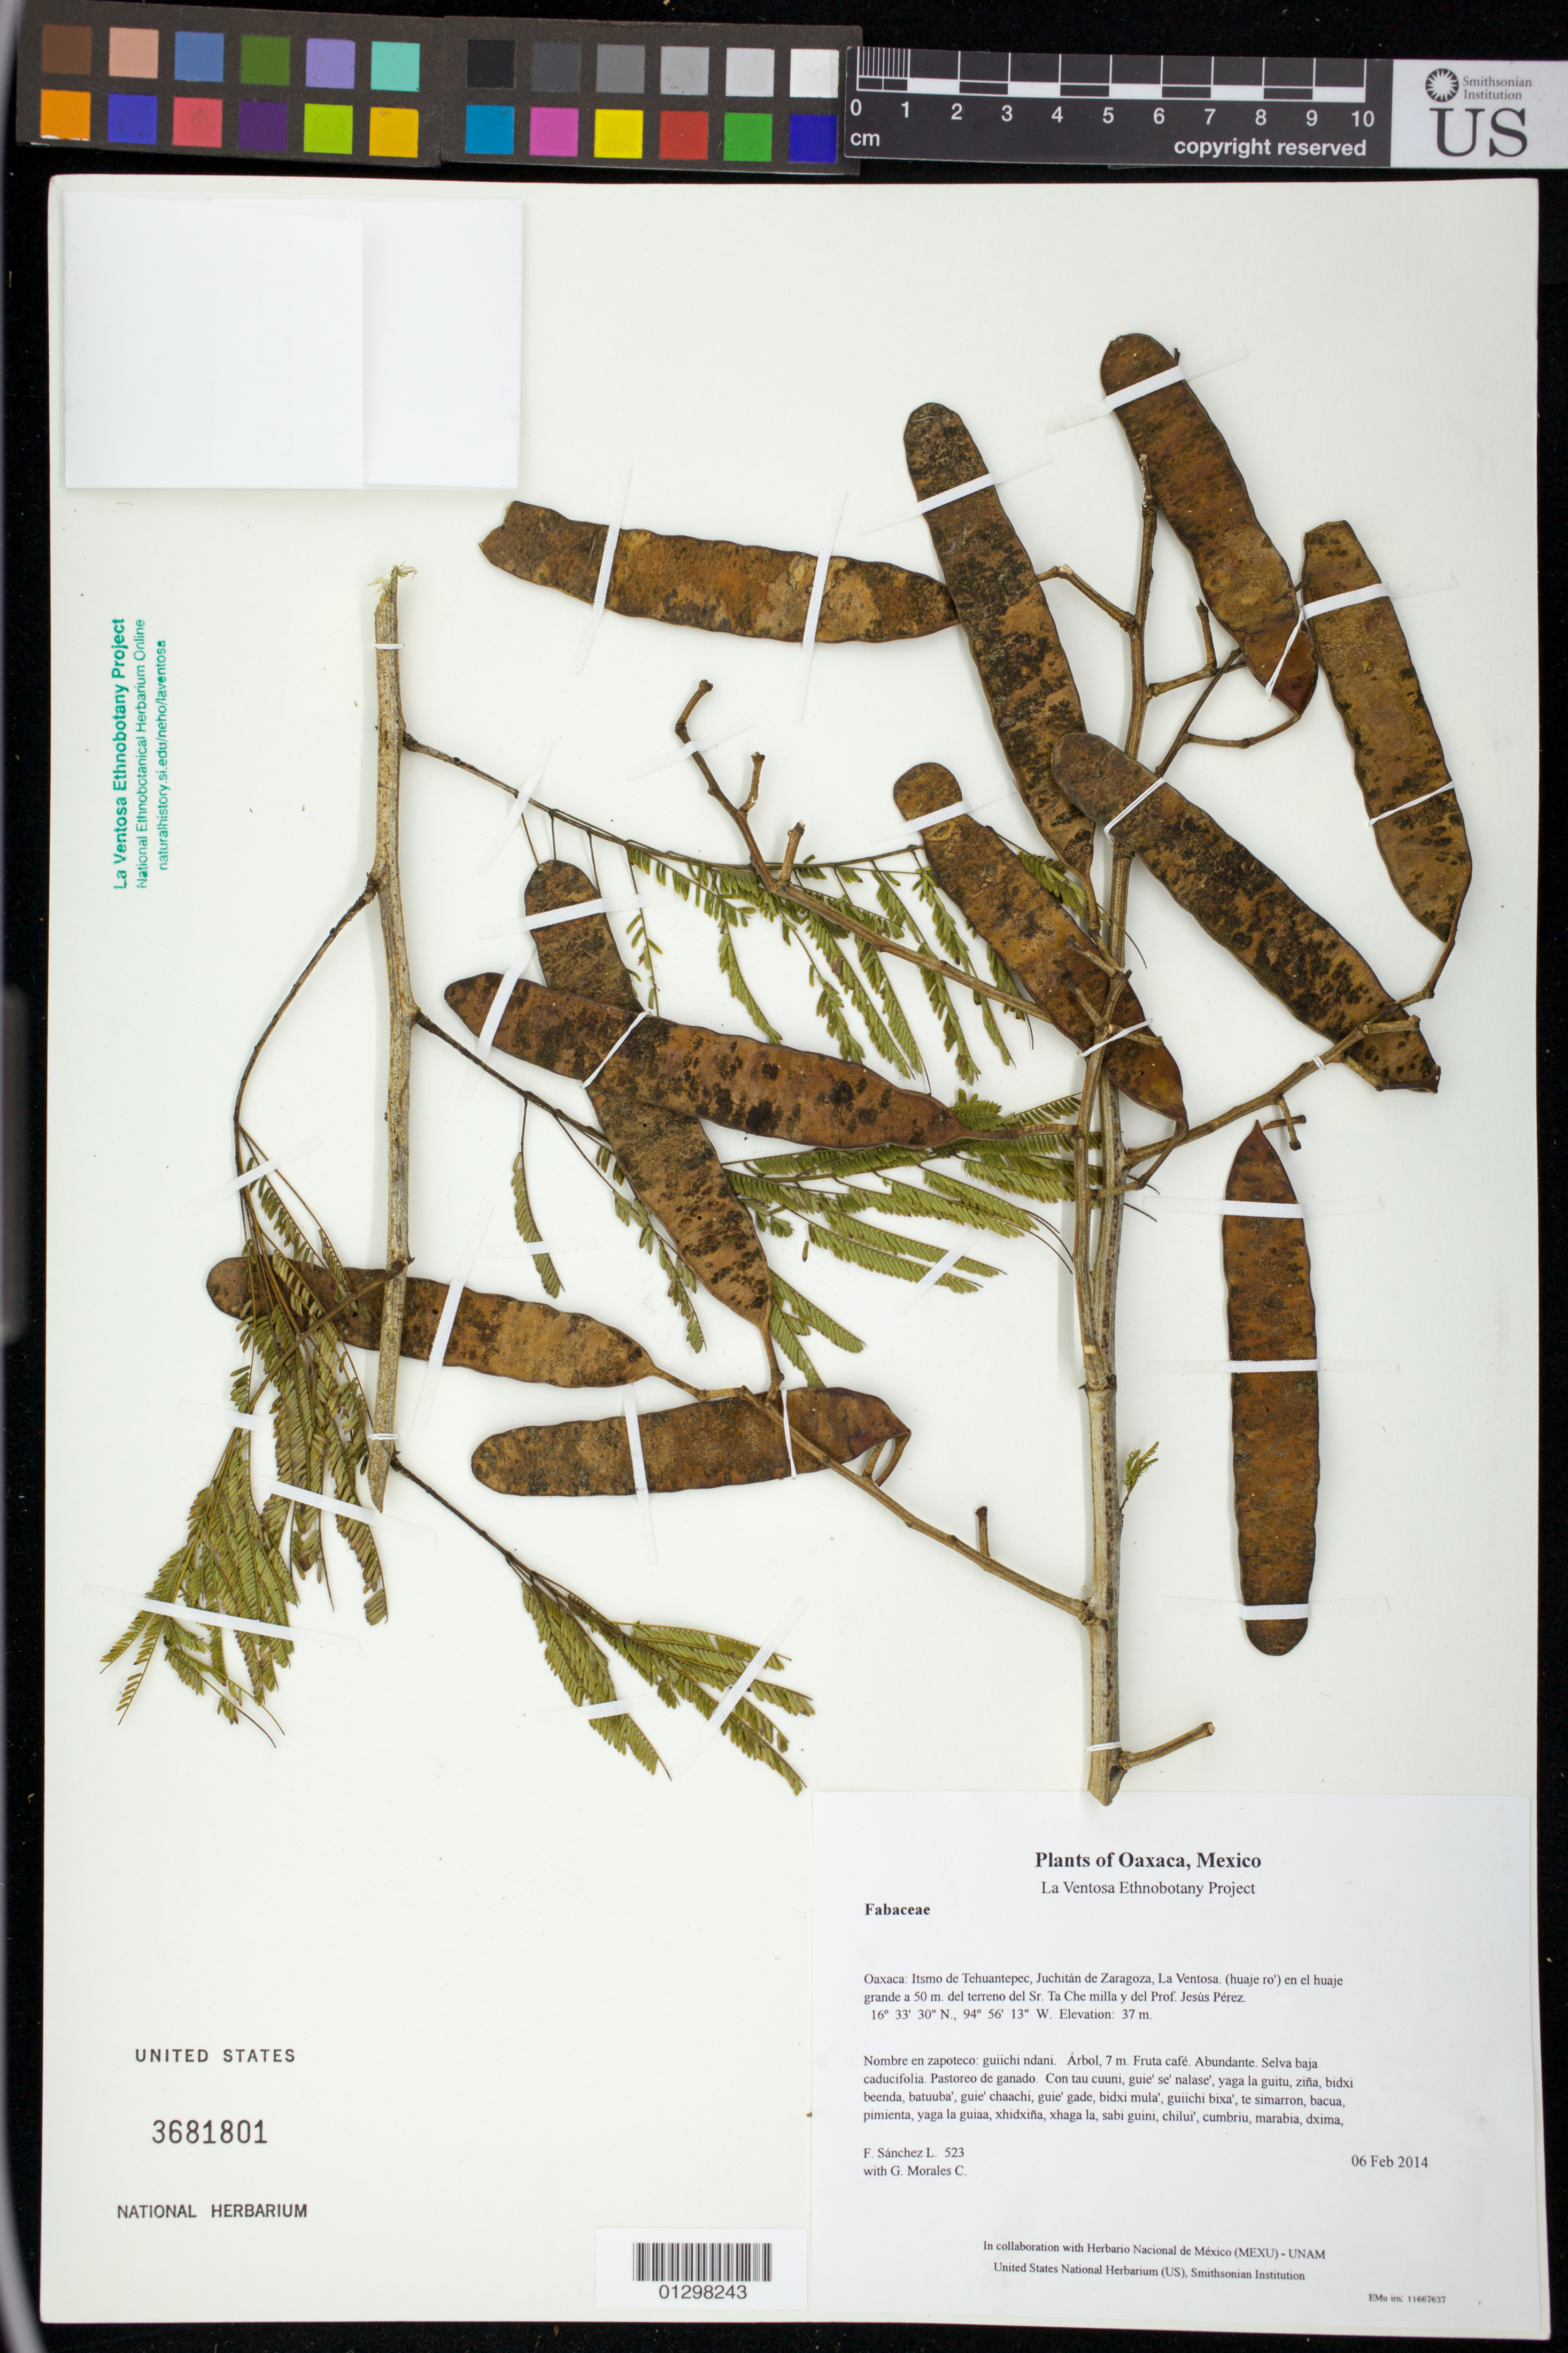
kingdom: Plantae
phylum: Tracheophyta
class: Magnoliopsida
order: Fabales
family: Fabaceae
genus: Senegalia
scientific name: Senegalia picachensis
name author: (Brandegee) Britton & Rose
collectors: F. Sánchez L. & G. Morales C.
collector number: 523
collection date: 2014-02-06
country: Mexico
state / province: Oaxaca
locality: Itsmo de Tehuantepec, Juchitán de Zaragoza, La Ventosa. (huaje ro') en el huaje grande a 50 m. del terreno del Sr. Ta Che milla y del Prof. Jesús Pérez.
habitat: Selva baja caducifolia. Pastoreo de ganado.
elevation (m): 37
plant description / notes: JEBOT, MEXU, US; Yaga. 7 m. Cuaananaxhi namuu. Stale.; zarza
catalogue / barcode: US 3681801